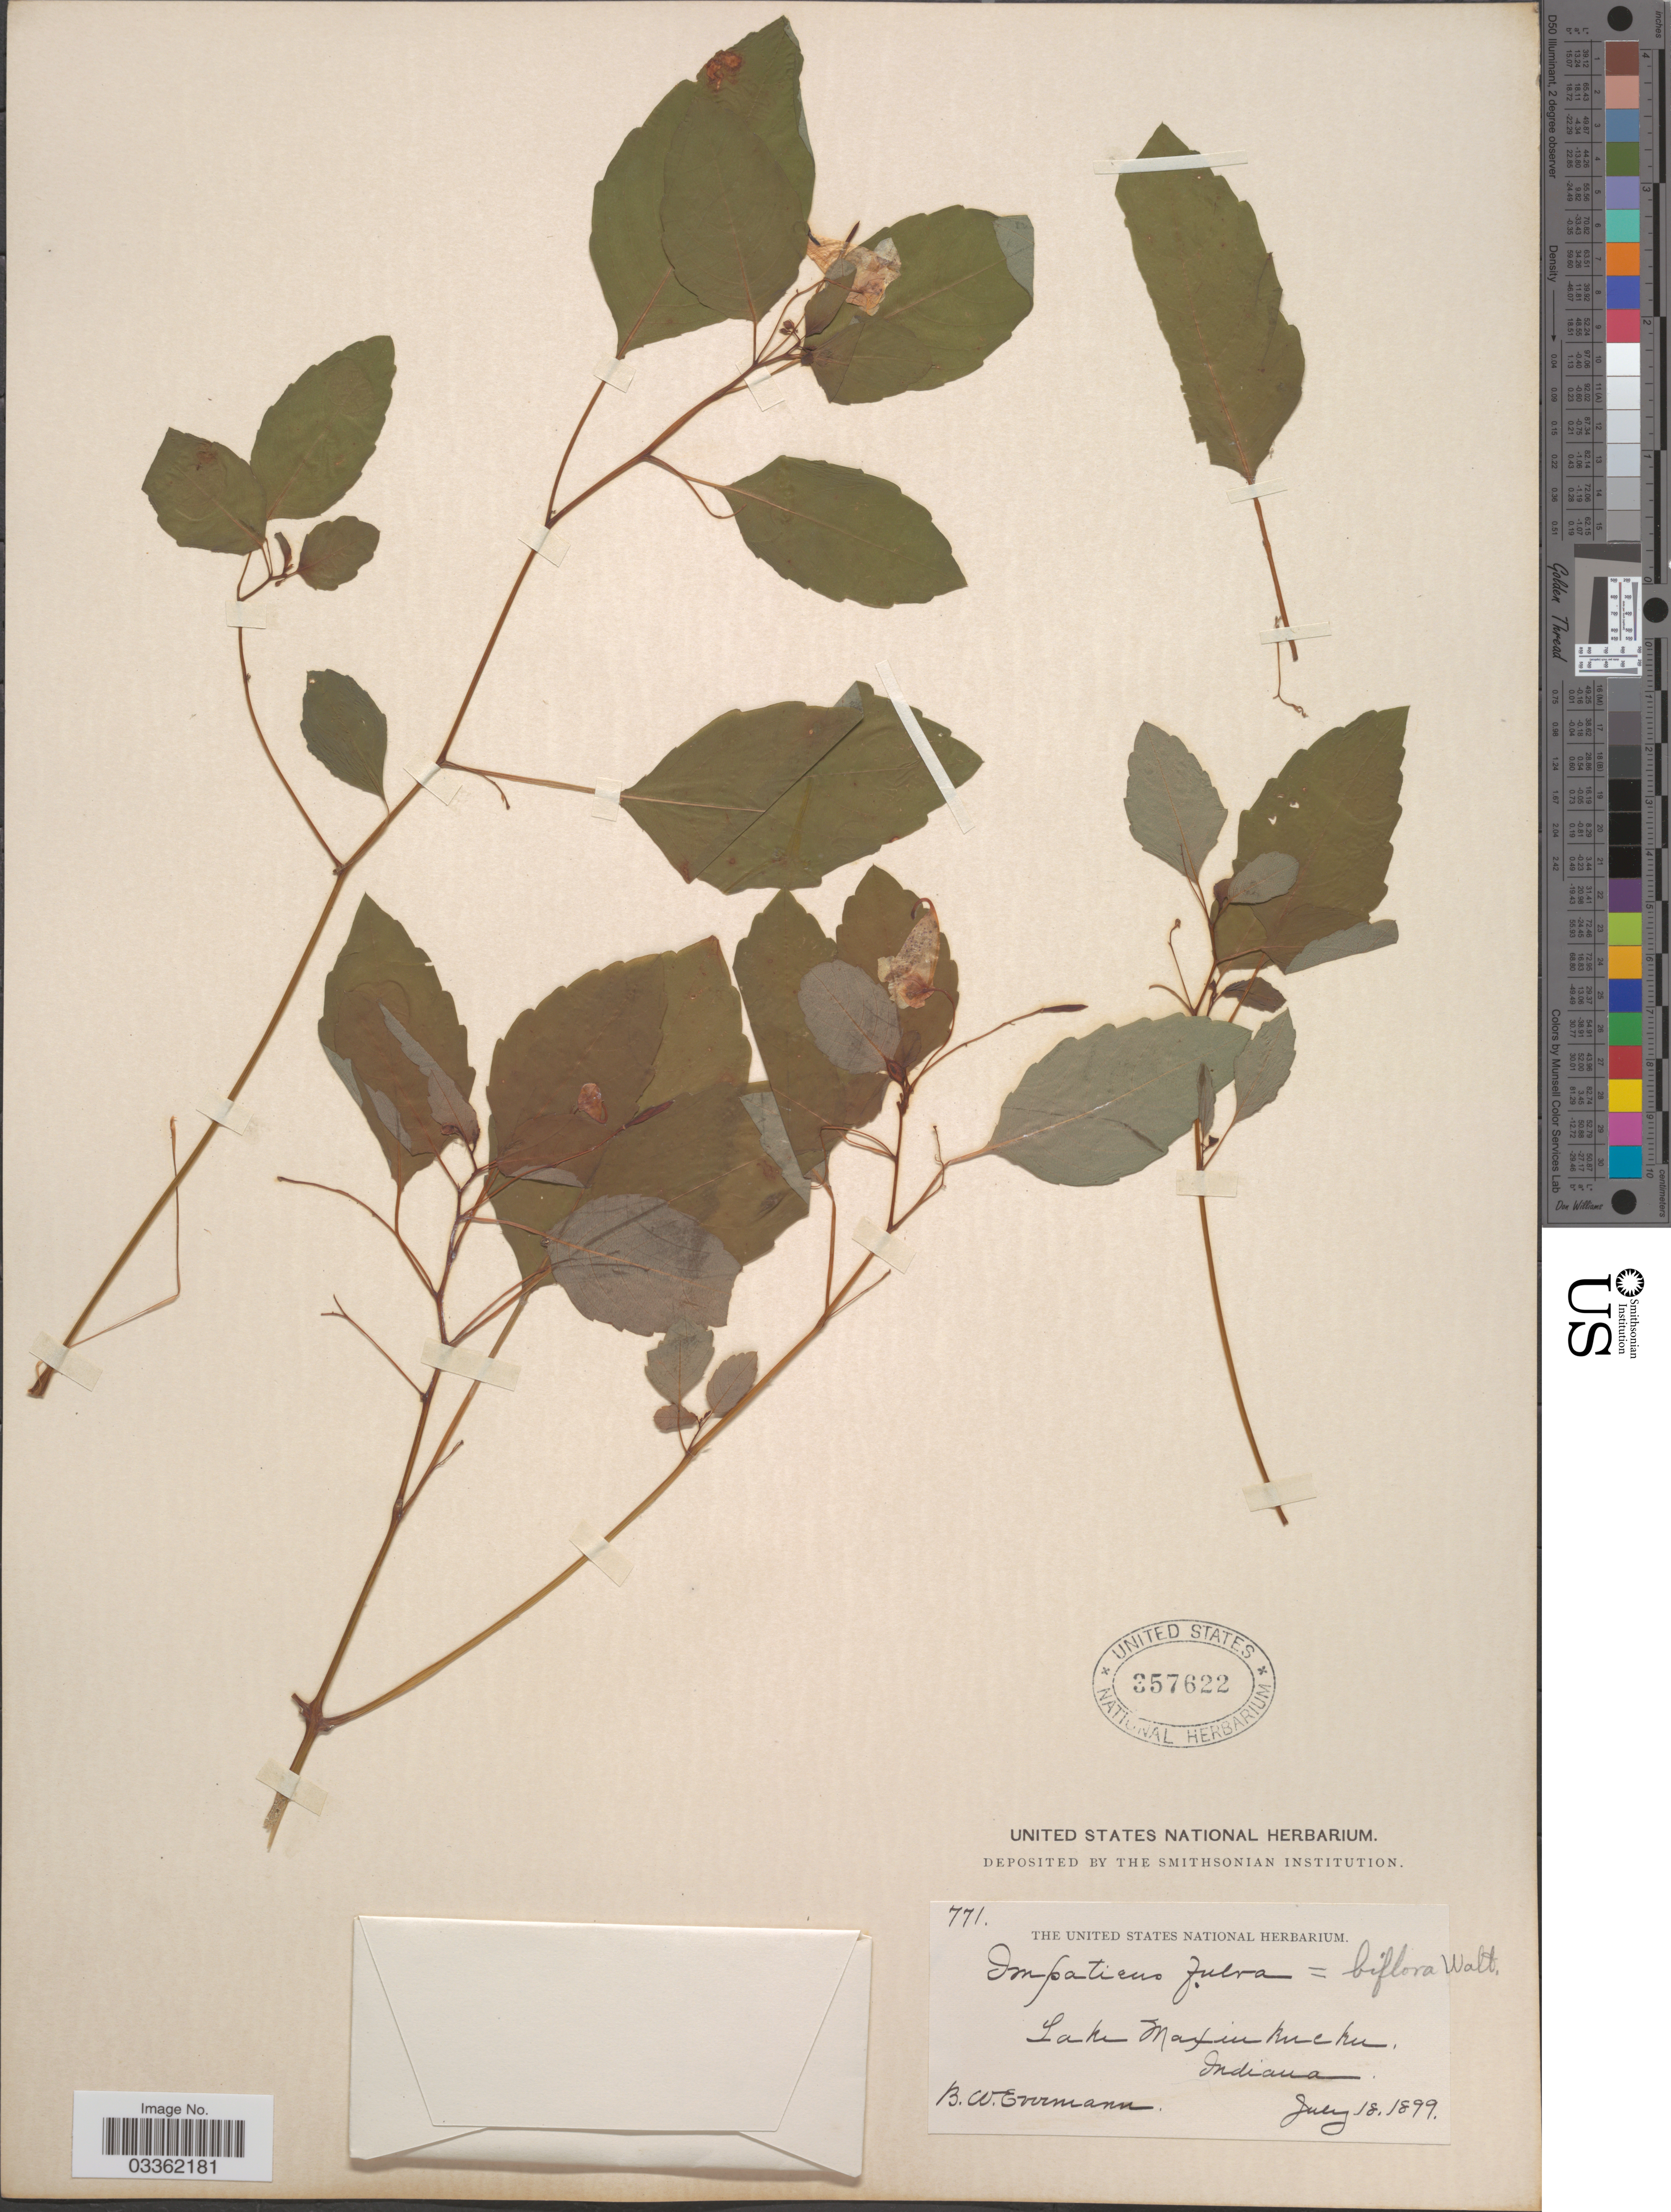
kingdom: Plantae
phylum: Tracheophyta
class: Magnoliopsida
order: Ericales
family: Balsaminaceae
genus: Impatiens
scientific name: Impatiens capensis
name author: Meerb.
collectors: B. W. Evermann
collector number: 771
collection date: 1899-07-18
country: United States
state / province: Indiana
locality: Lake Maxinkuckee.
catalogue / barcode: US 357622